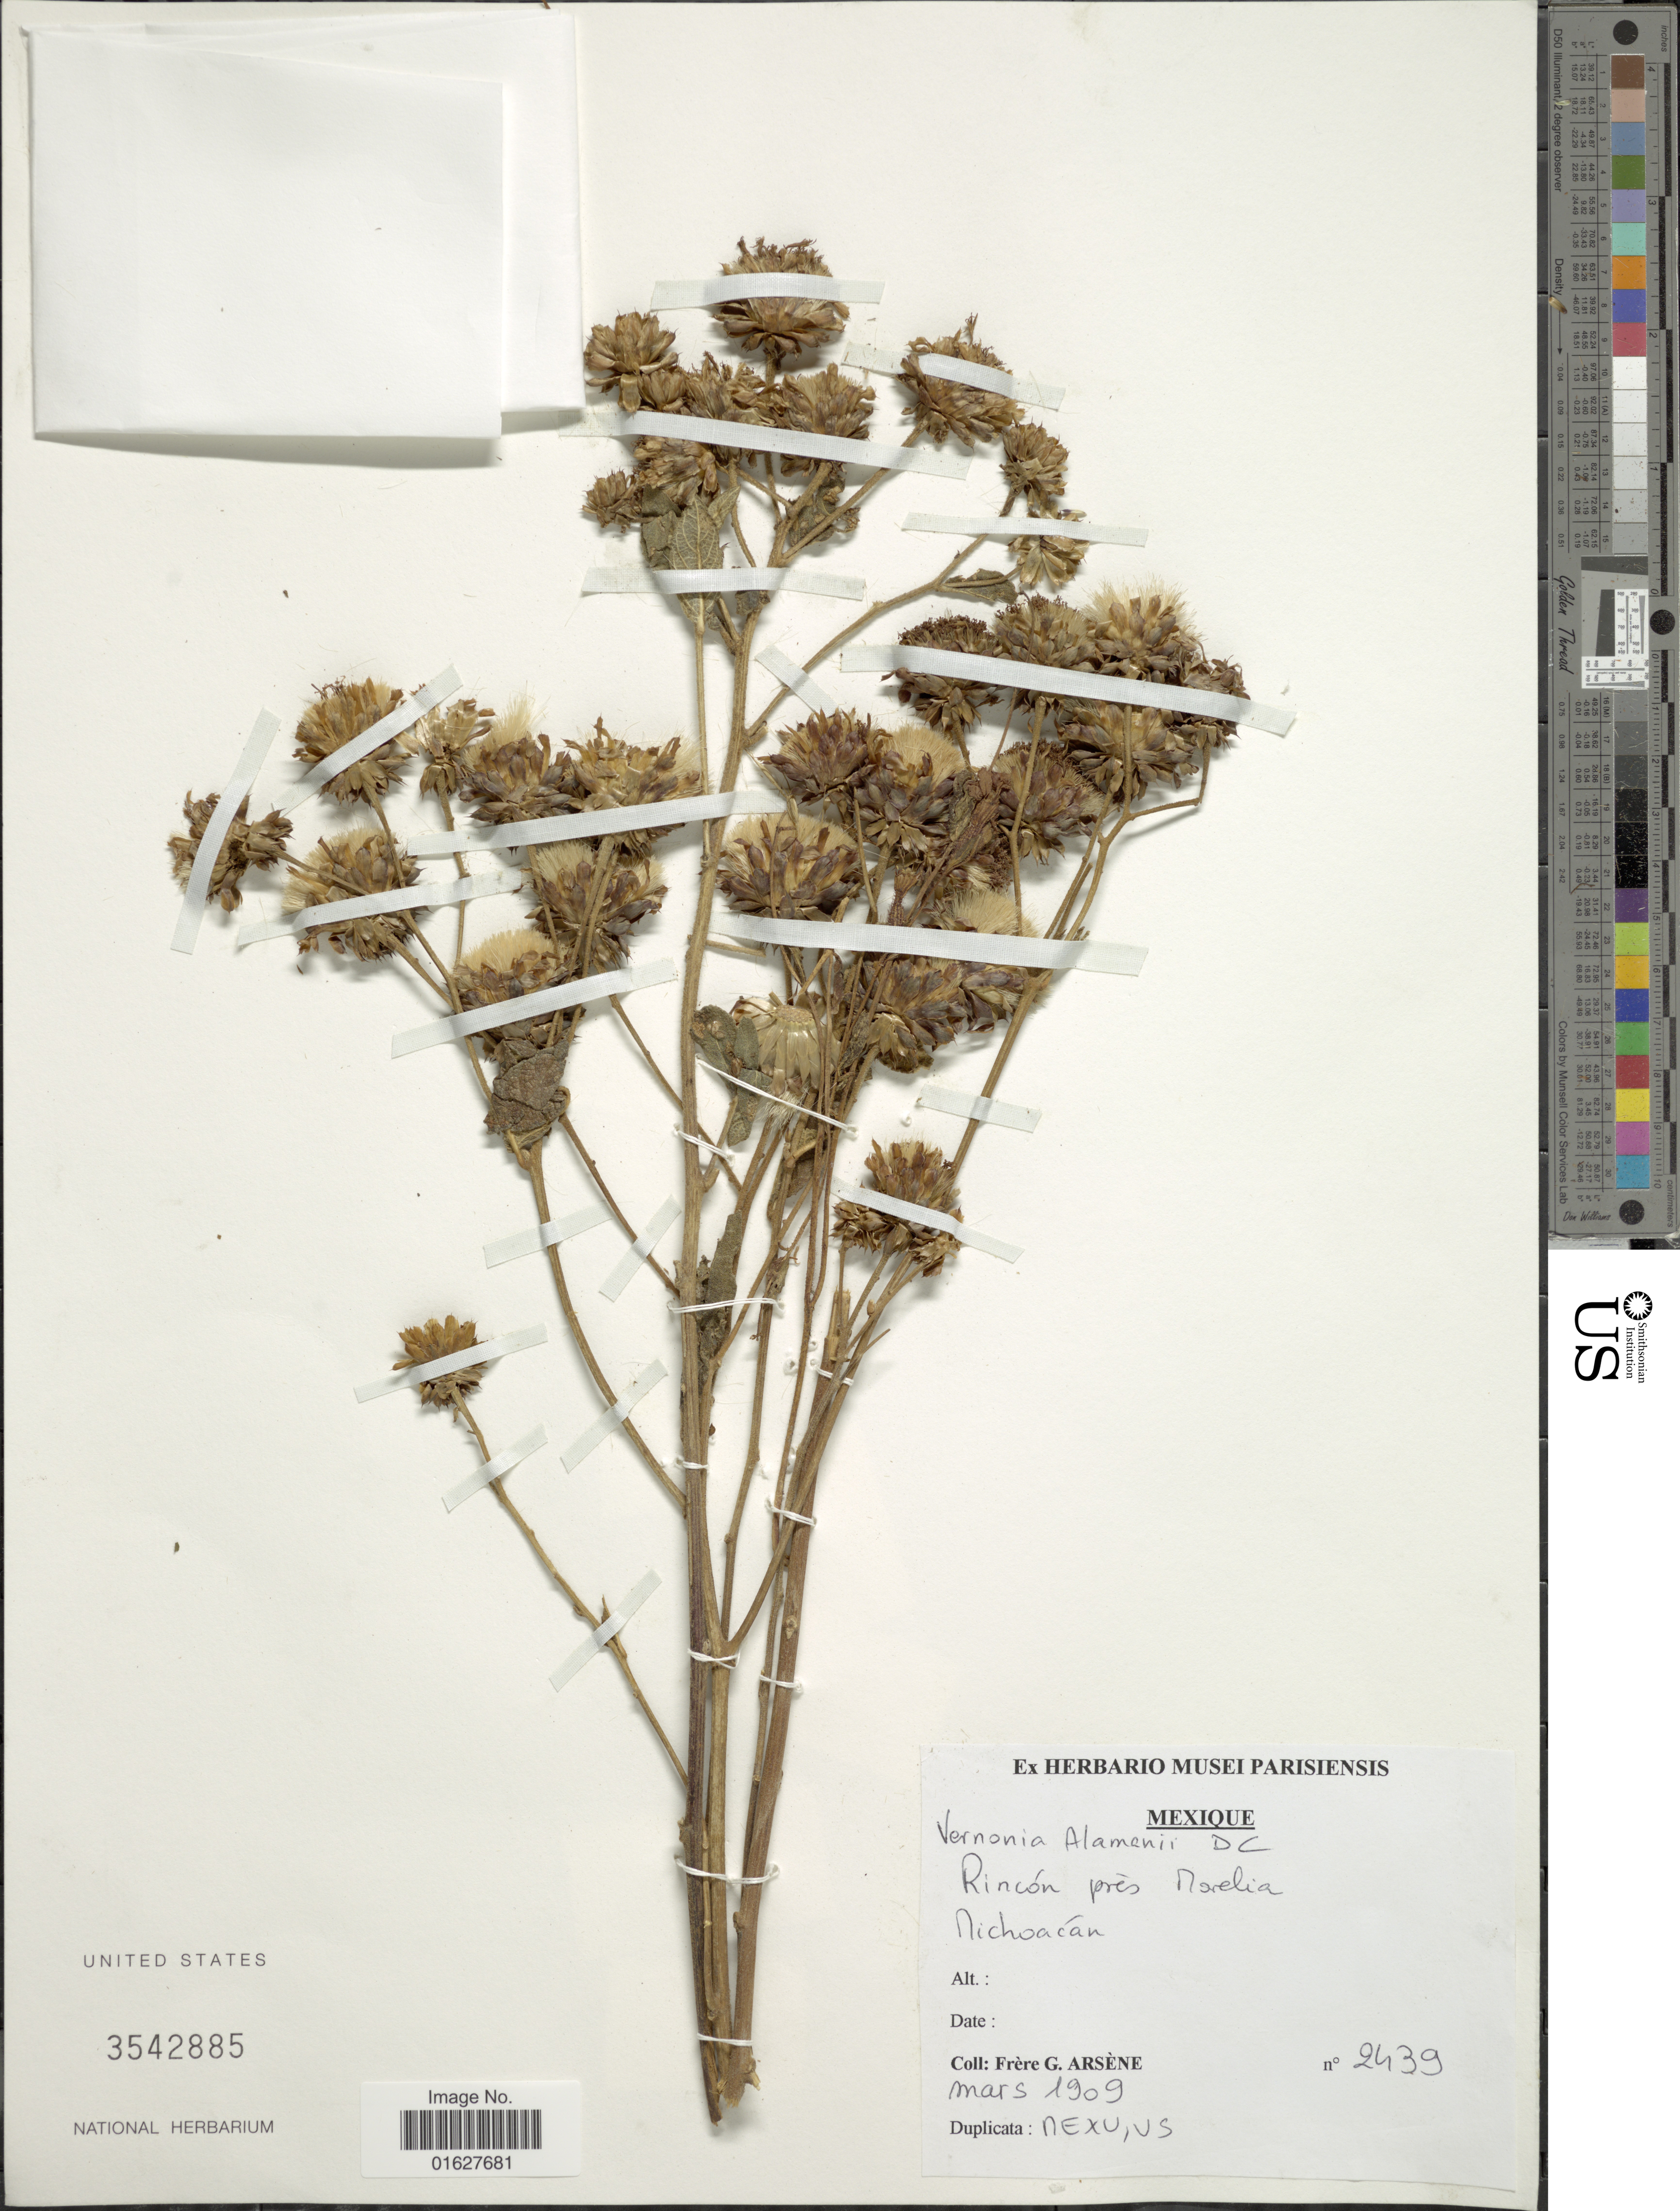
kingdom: Plantae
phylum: Tracheophyta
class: Magnoliopsida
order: Asterales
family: Asteraceae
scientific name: Vickianthus alamanii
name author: (DC.) H. Rob.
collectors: Bro. G. Arsène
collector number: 2439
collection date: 1909-03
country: Mexico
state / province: Michoacán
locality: Rincón near Morelia.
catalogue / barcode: US 3542885